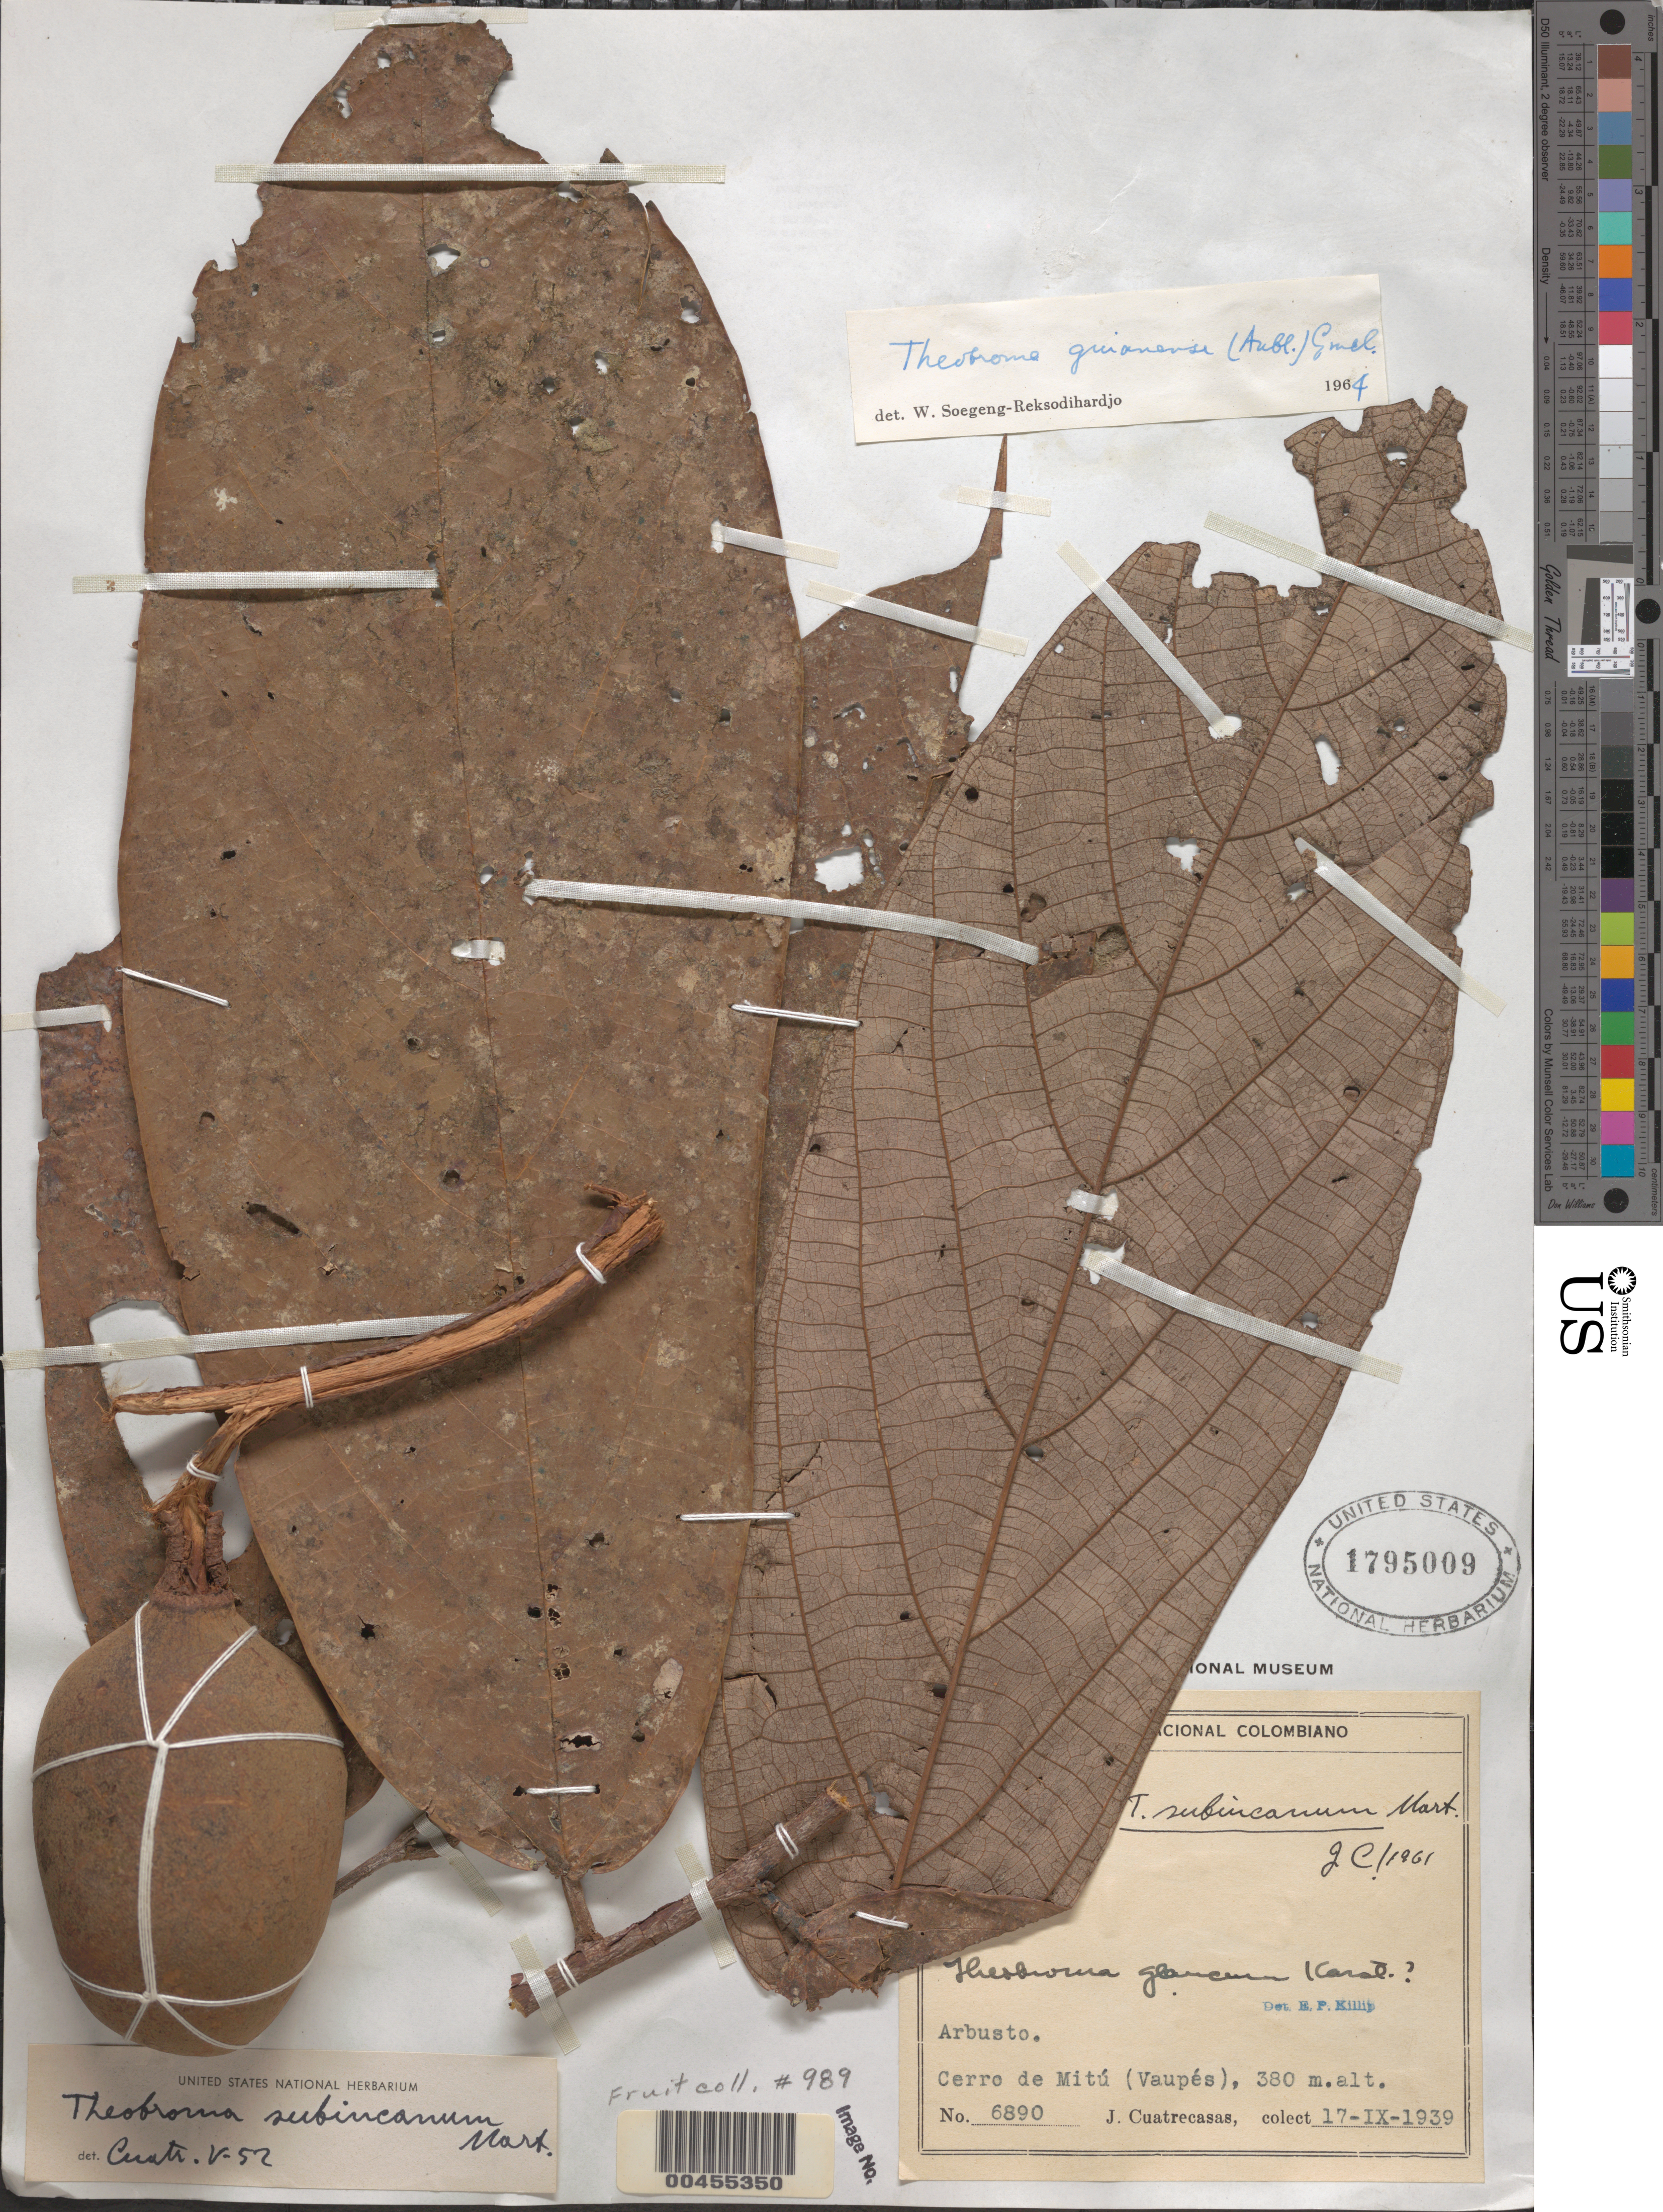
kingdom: Plantae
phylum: Tracheophyta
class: Magnoliopsida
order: Malvales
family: Malvaceae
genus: Theobroma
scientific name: Theobroma subincanum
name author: Mart.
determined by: Cuatrecasas, J.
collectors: J. Cuatrecasas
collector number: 6890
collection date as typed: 17 Sep 1939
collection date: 1939-09-17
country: Colombia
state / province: Vaupés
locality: Cerro de Mitú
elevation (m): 380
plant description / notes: SEE FRUIT COLLECTION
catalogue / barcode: US 1795009